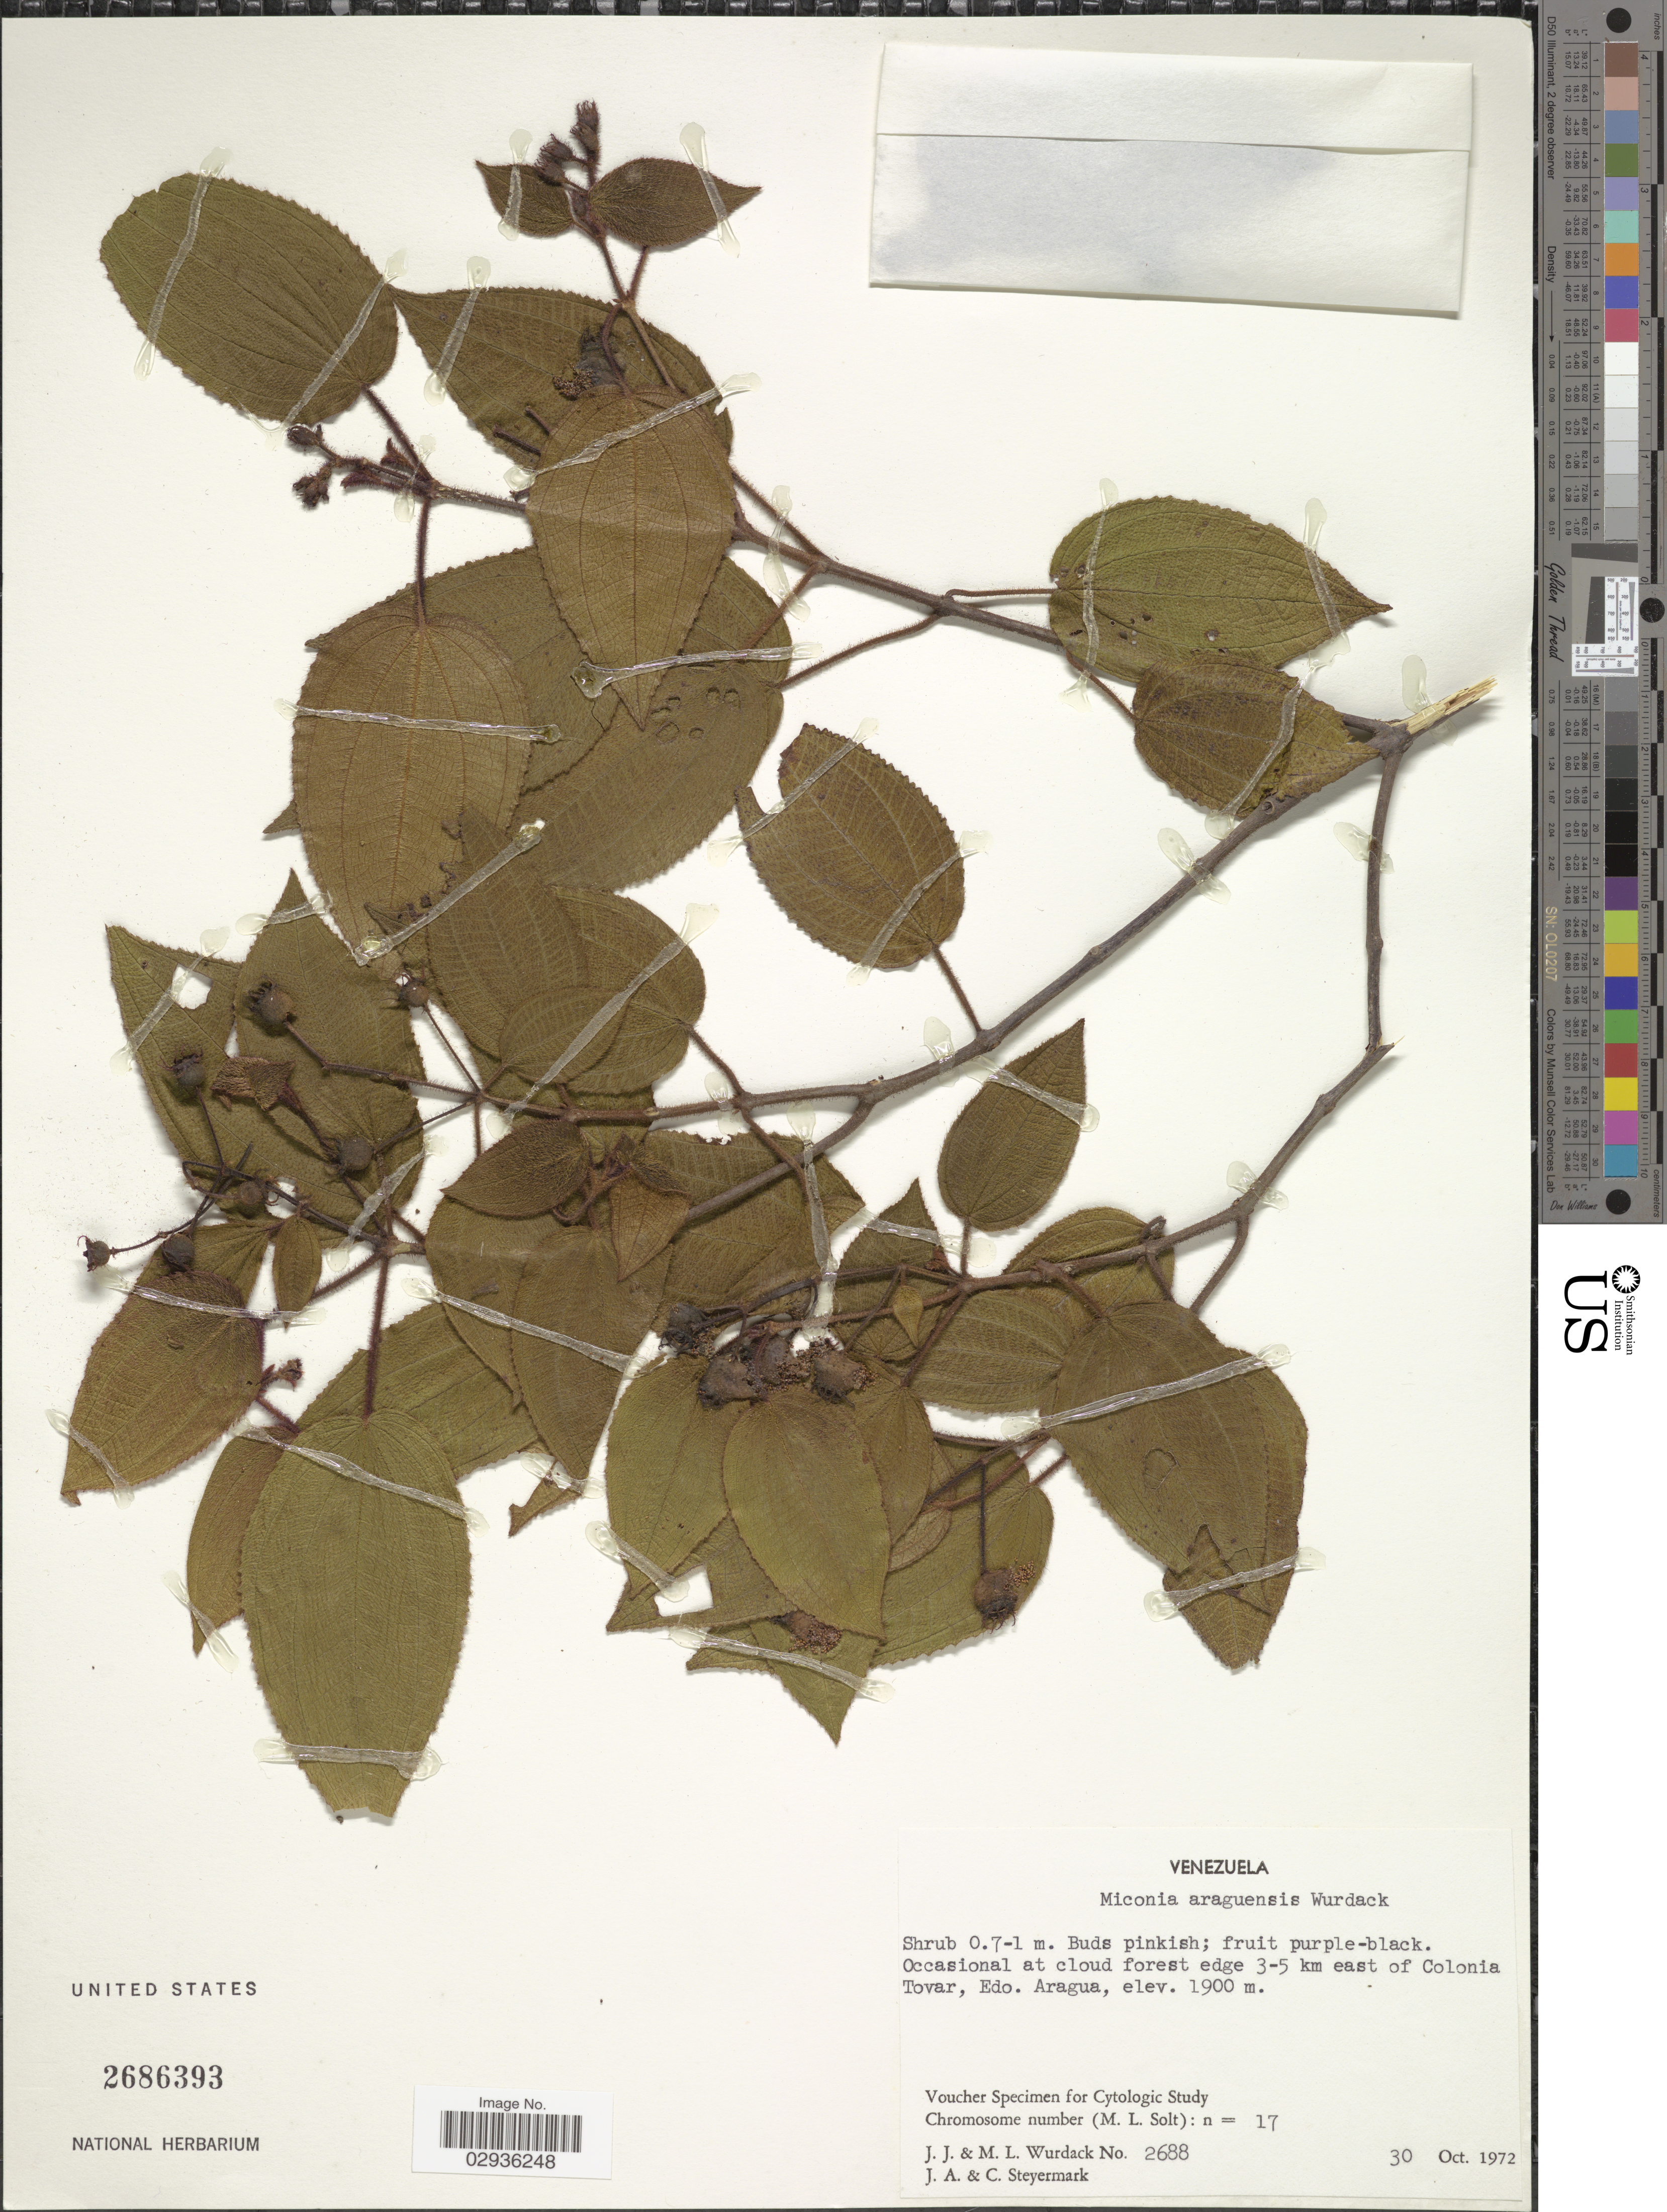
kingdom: Plantae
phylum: Tracheophyta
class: Magnoliopsida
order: Myrtales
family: Melastomataceae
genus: Miconia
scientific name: Miconia araguensis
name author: Wurdack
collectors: J. J. Wurdack, M. L. Wurdack, J. Steyermark & C. Steyermark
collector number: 2688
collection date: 1972-10-30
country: Venezuela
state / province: Aragua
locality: Occasional at cloud forest edge 3-5 km east of Colonia Tovar.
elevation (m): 1900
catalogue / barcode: US 2686393